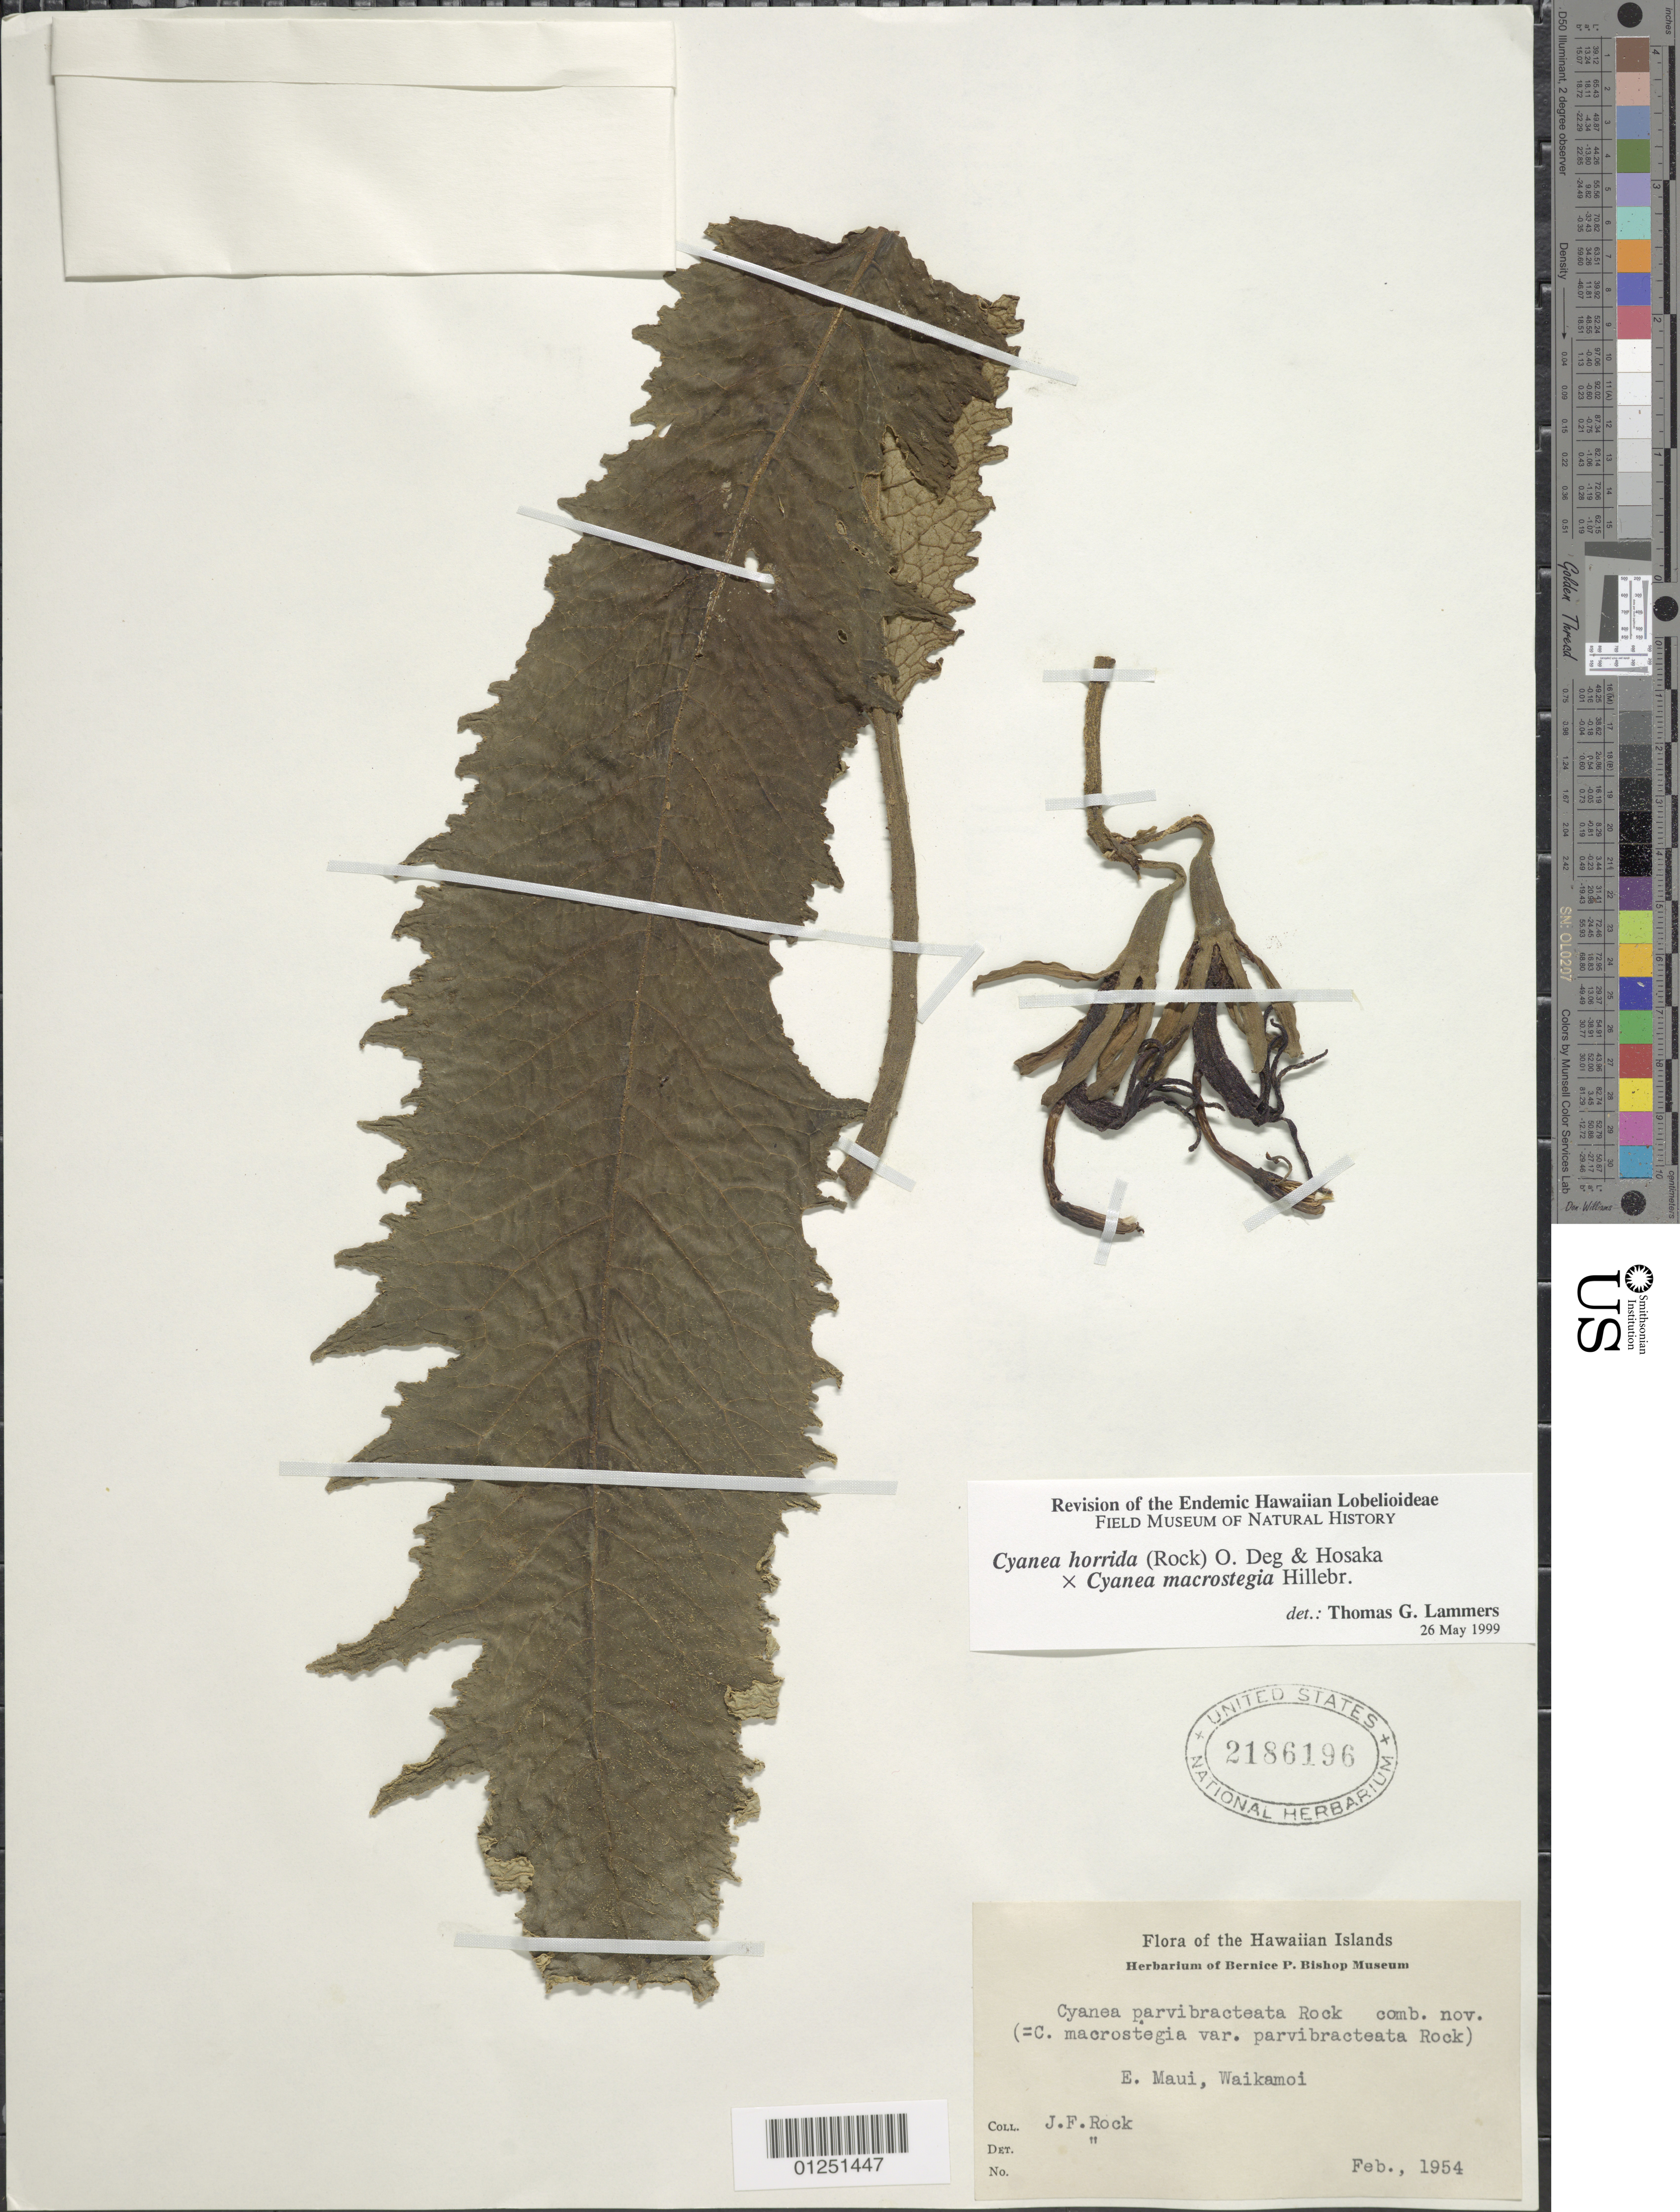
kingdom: Plantae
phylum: Tracheophyta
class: Magnoliopsida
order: Asterales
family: Campanulaceae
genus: Cyanea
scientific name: Cyanea horrida x C. macrostegia Hillebr.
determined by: Lammers, T. G.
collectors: J. F. Rock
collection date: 1954-02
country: United States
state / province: Hawaii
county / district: Maui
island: Maui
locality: E. Maui, Waikamoi.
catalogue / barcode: US 2186196